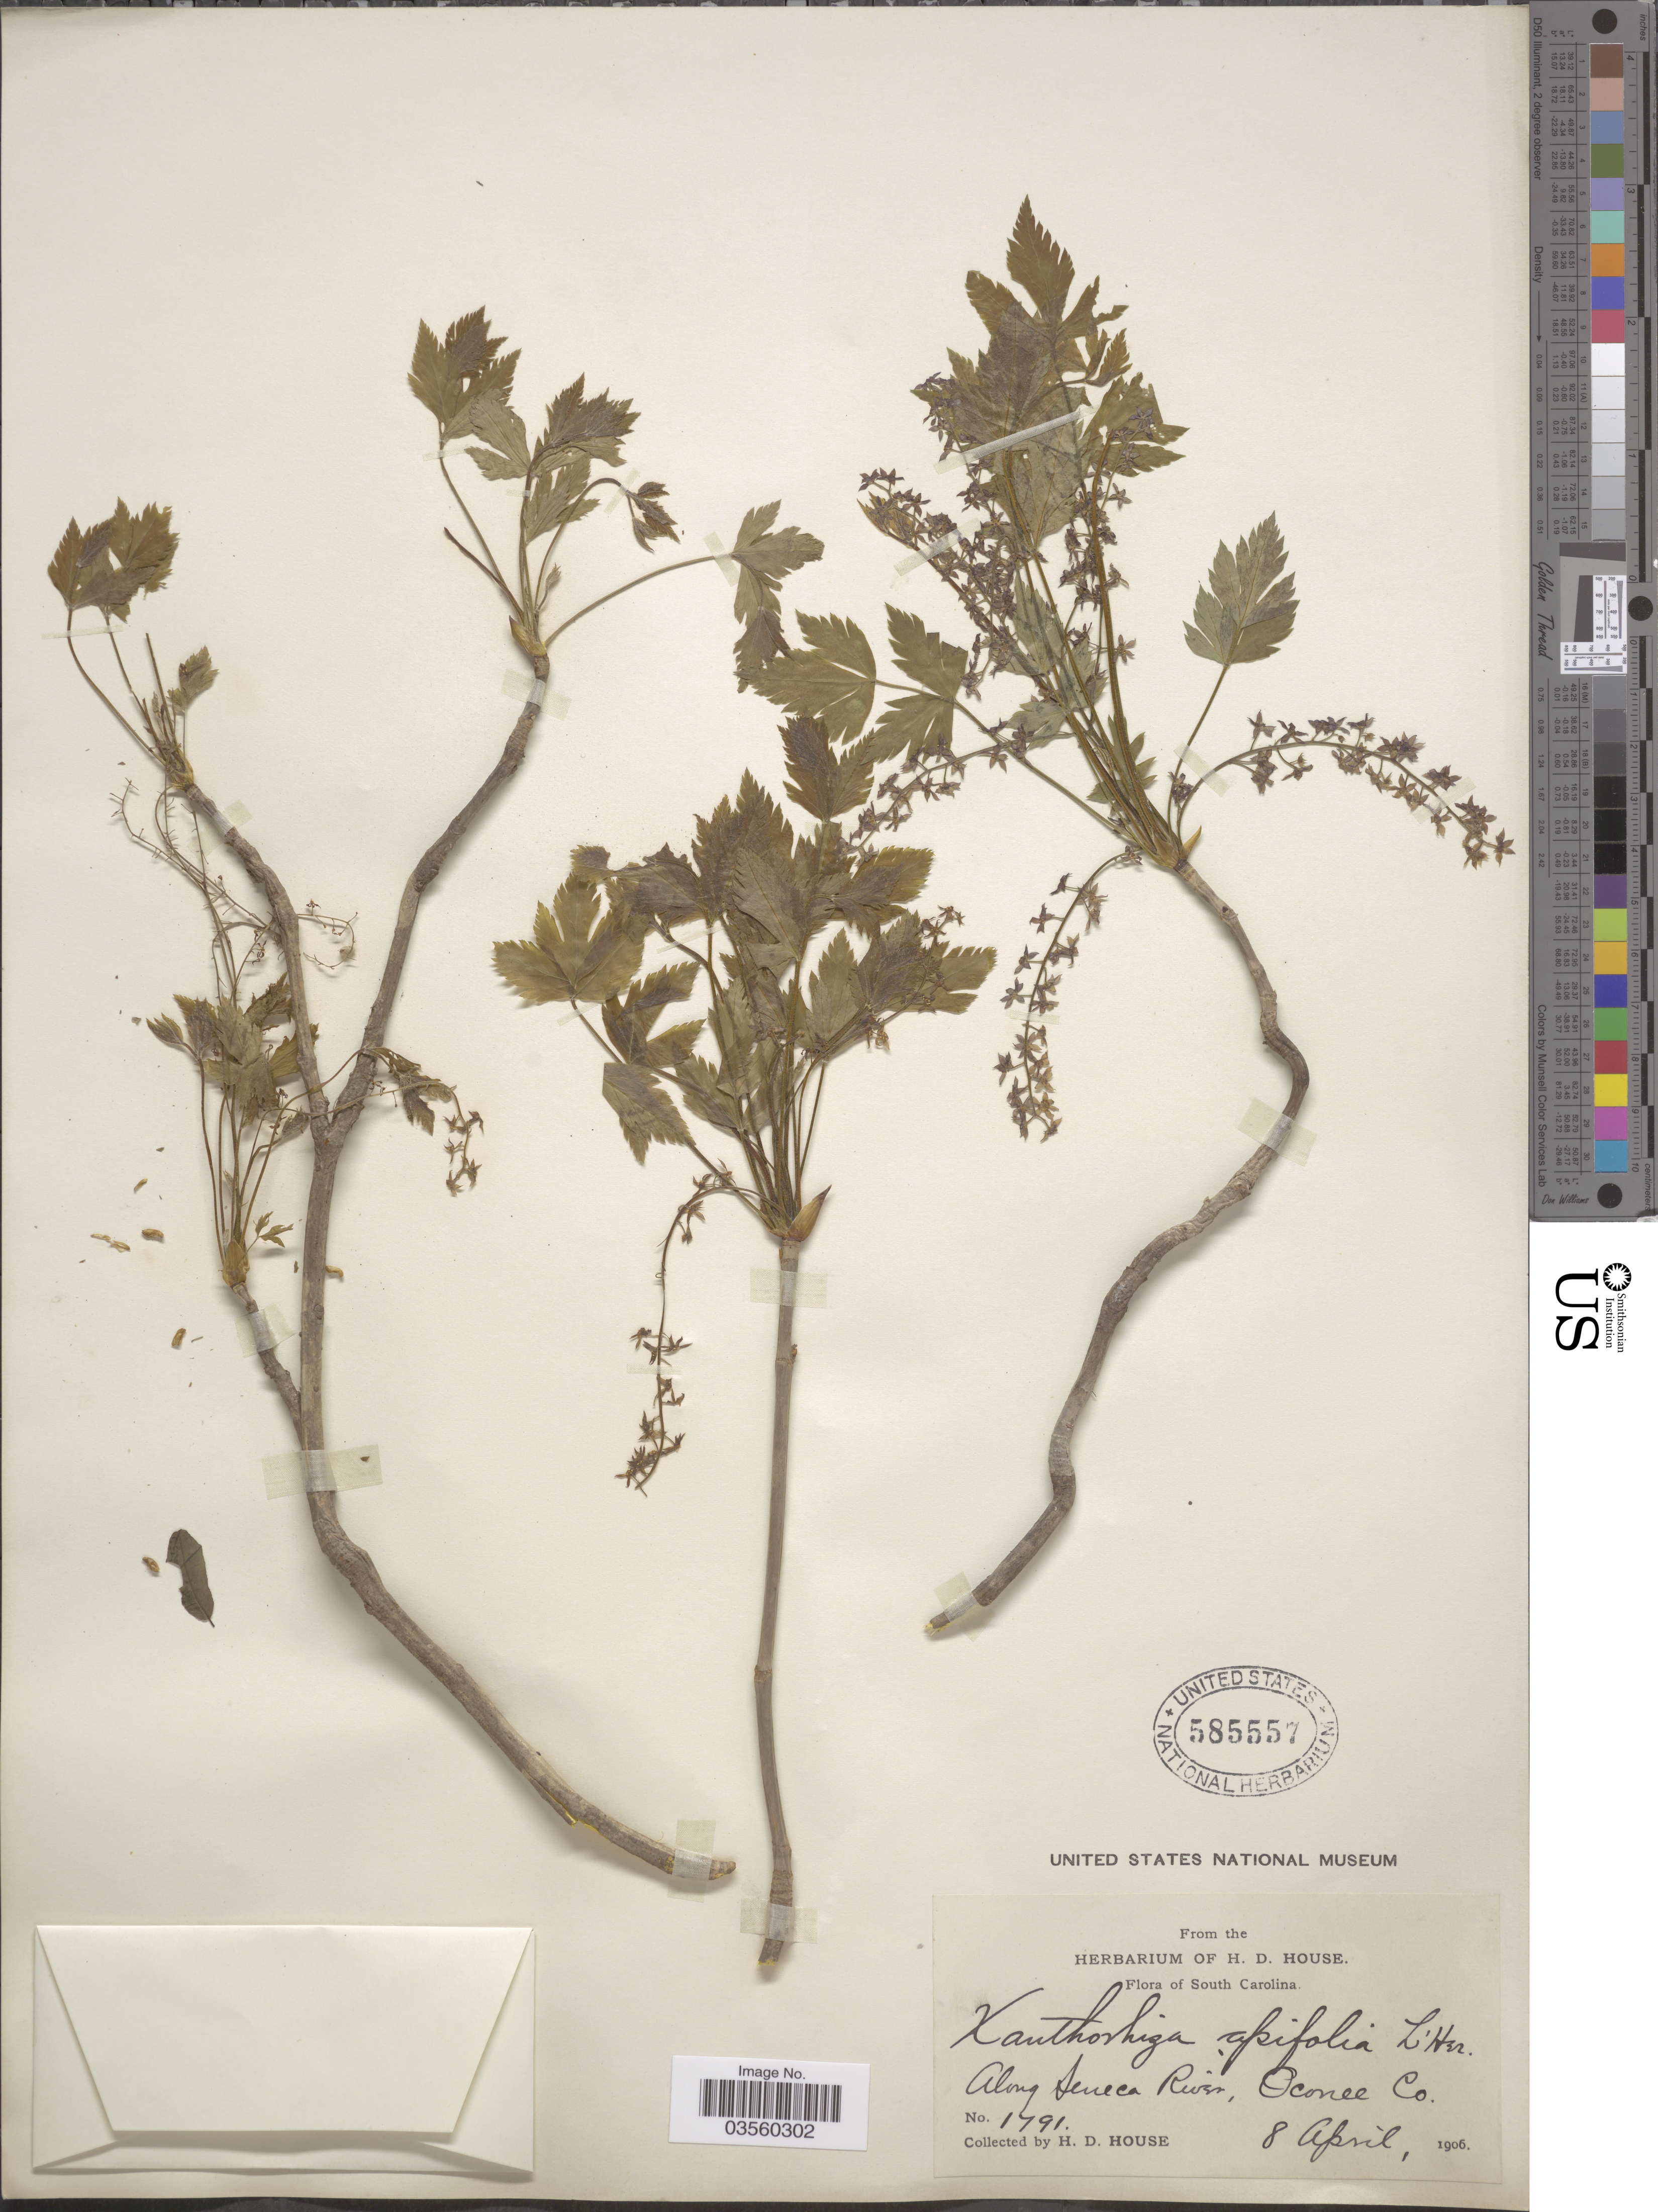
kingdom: Plantae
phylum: Tracheophyta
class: Magnoliopsida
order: Ranunculales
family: Ranunculaceae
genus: Xanthorhiza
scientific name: Xanthorhiza apiifolia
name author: L'Hér.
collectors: H. D. House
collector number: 1791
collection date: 1906-04-08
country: United States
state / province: South Carolina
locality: Along Seneca River, Oconee Co.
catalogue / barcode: US 585557